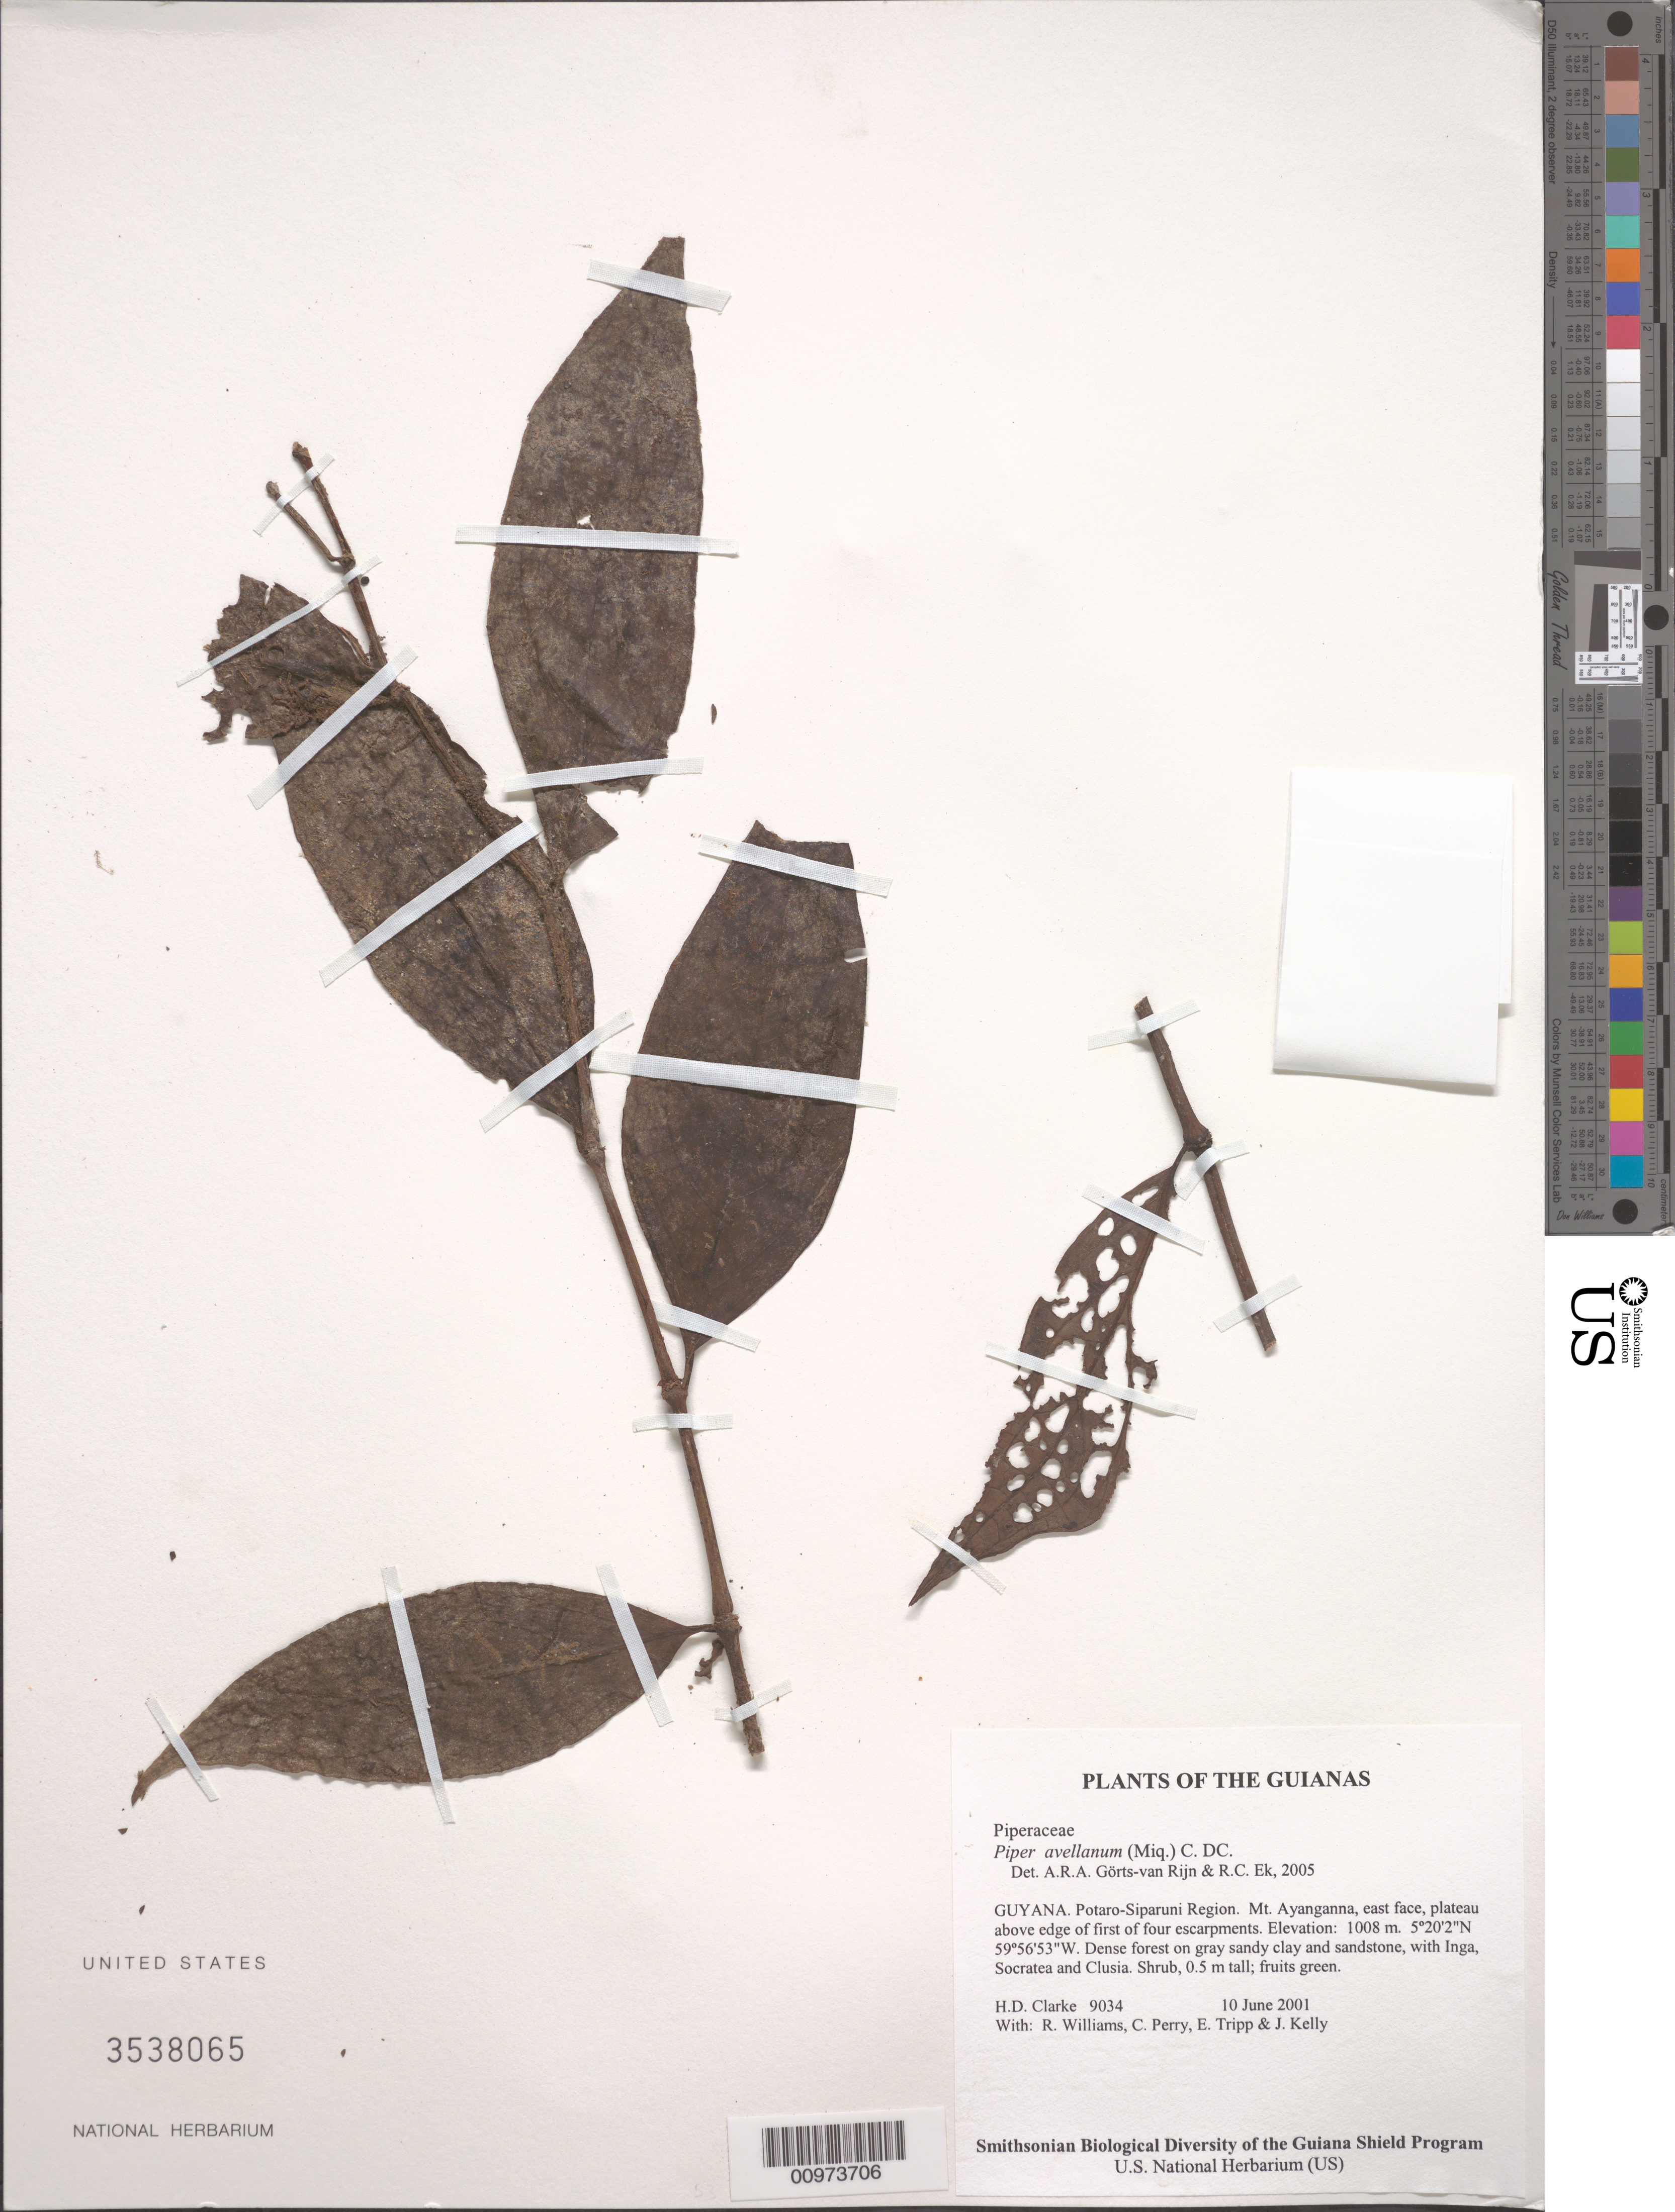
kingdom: Plantae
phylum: Tracheophyta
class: Magnoliopsida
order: Piperales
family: Piperaceae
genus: Piper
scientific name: Piper avellanum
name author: (Miq.) C. DC.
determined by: Görts-van Rijn, A. R.; Ek, R. C.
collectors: H. D. Clarke, R. Williams, C. Perry, E. Tripp & J. Kelly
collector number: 9034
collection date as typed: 10 June 2001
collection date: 2001-06-10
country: Guyana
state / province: Potaro-Siparuni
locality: Mt. Ayanganna, east face, plateau above edge of first of four escarpments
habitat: Dense forest on gray sandy clay and sandstone, with Inga, Socratea and Clusia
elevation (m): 1008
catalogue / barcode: US 3538065